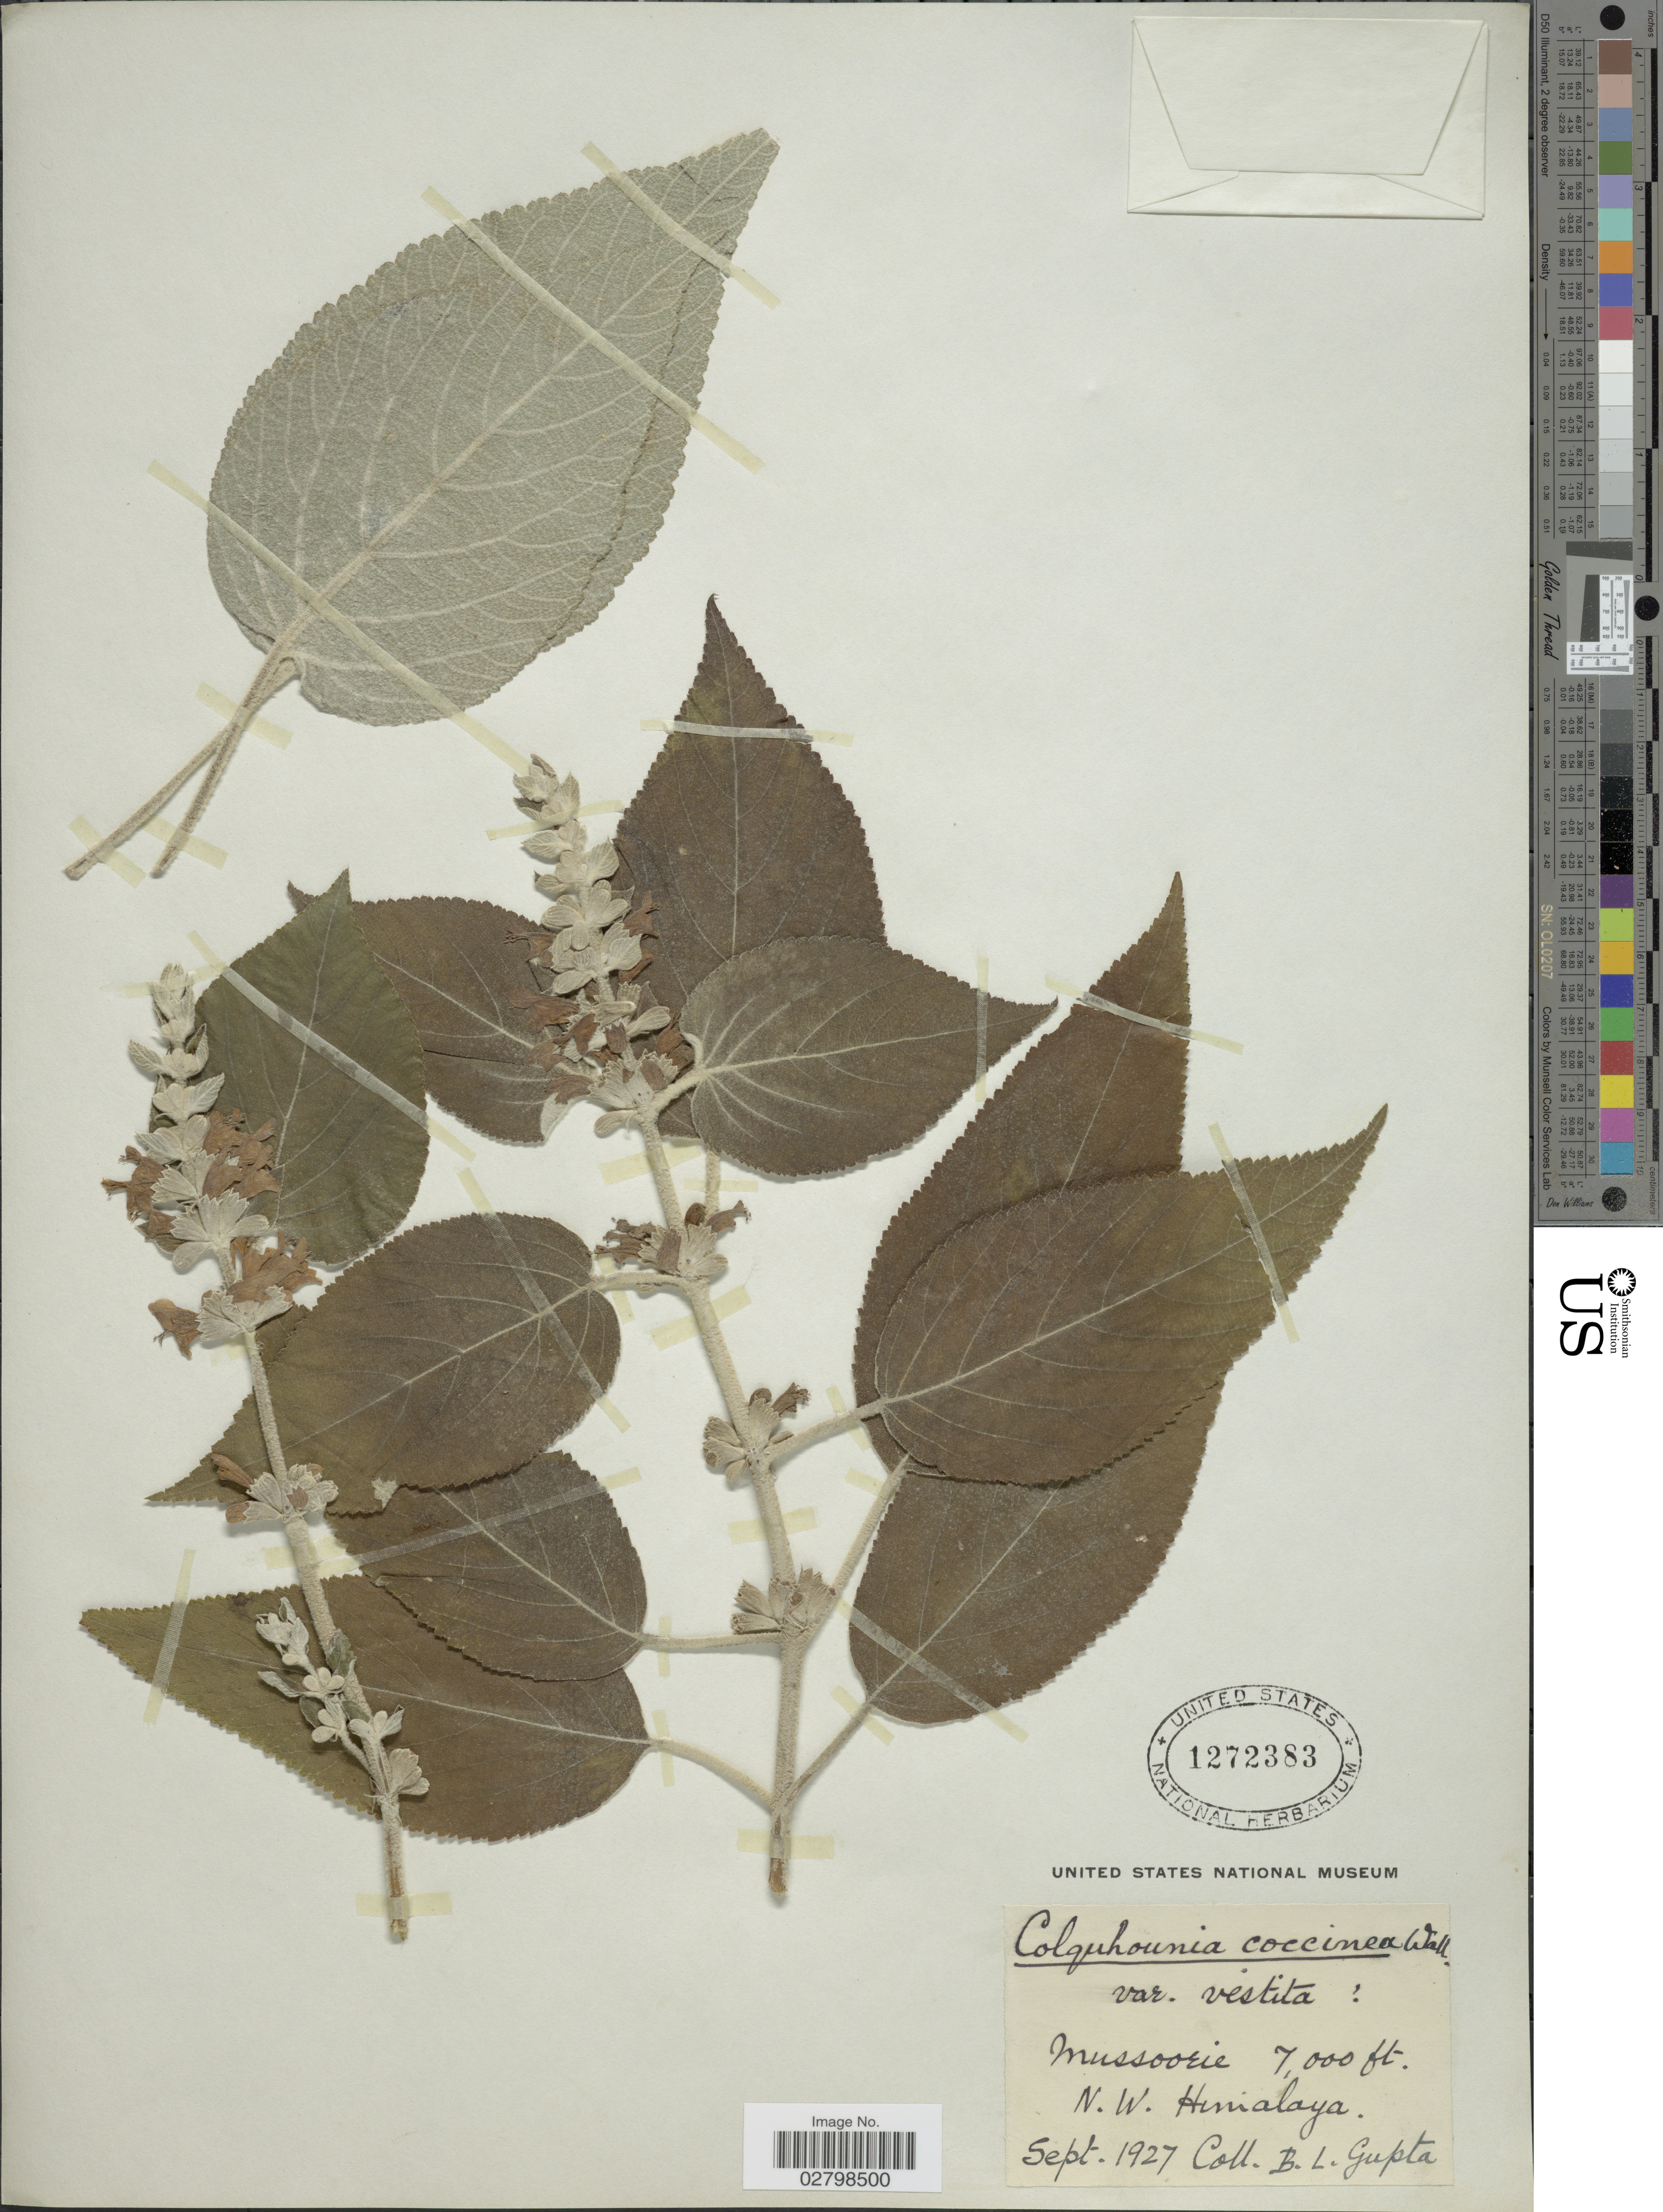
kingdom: Plantae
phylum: Tracheophyta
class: Magnoliopsida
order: Lamiales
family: Lamiaceae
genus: Colquhounia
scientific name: Colquhounia coccinea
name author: Wall.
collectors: B. L. Gupta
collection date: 1927-09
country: India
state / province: Uttarakhand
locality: Mussoorie. N.W. Himalaya.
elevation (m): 2134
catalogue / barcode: US 1272383